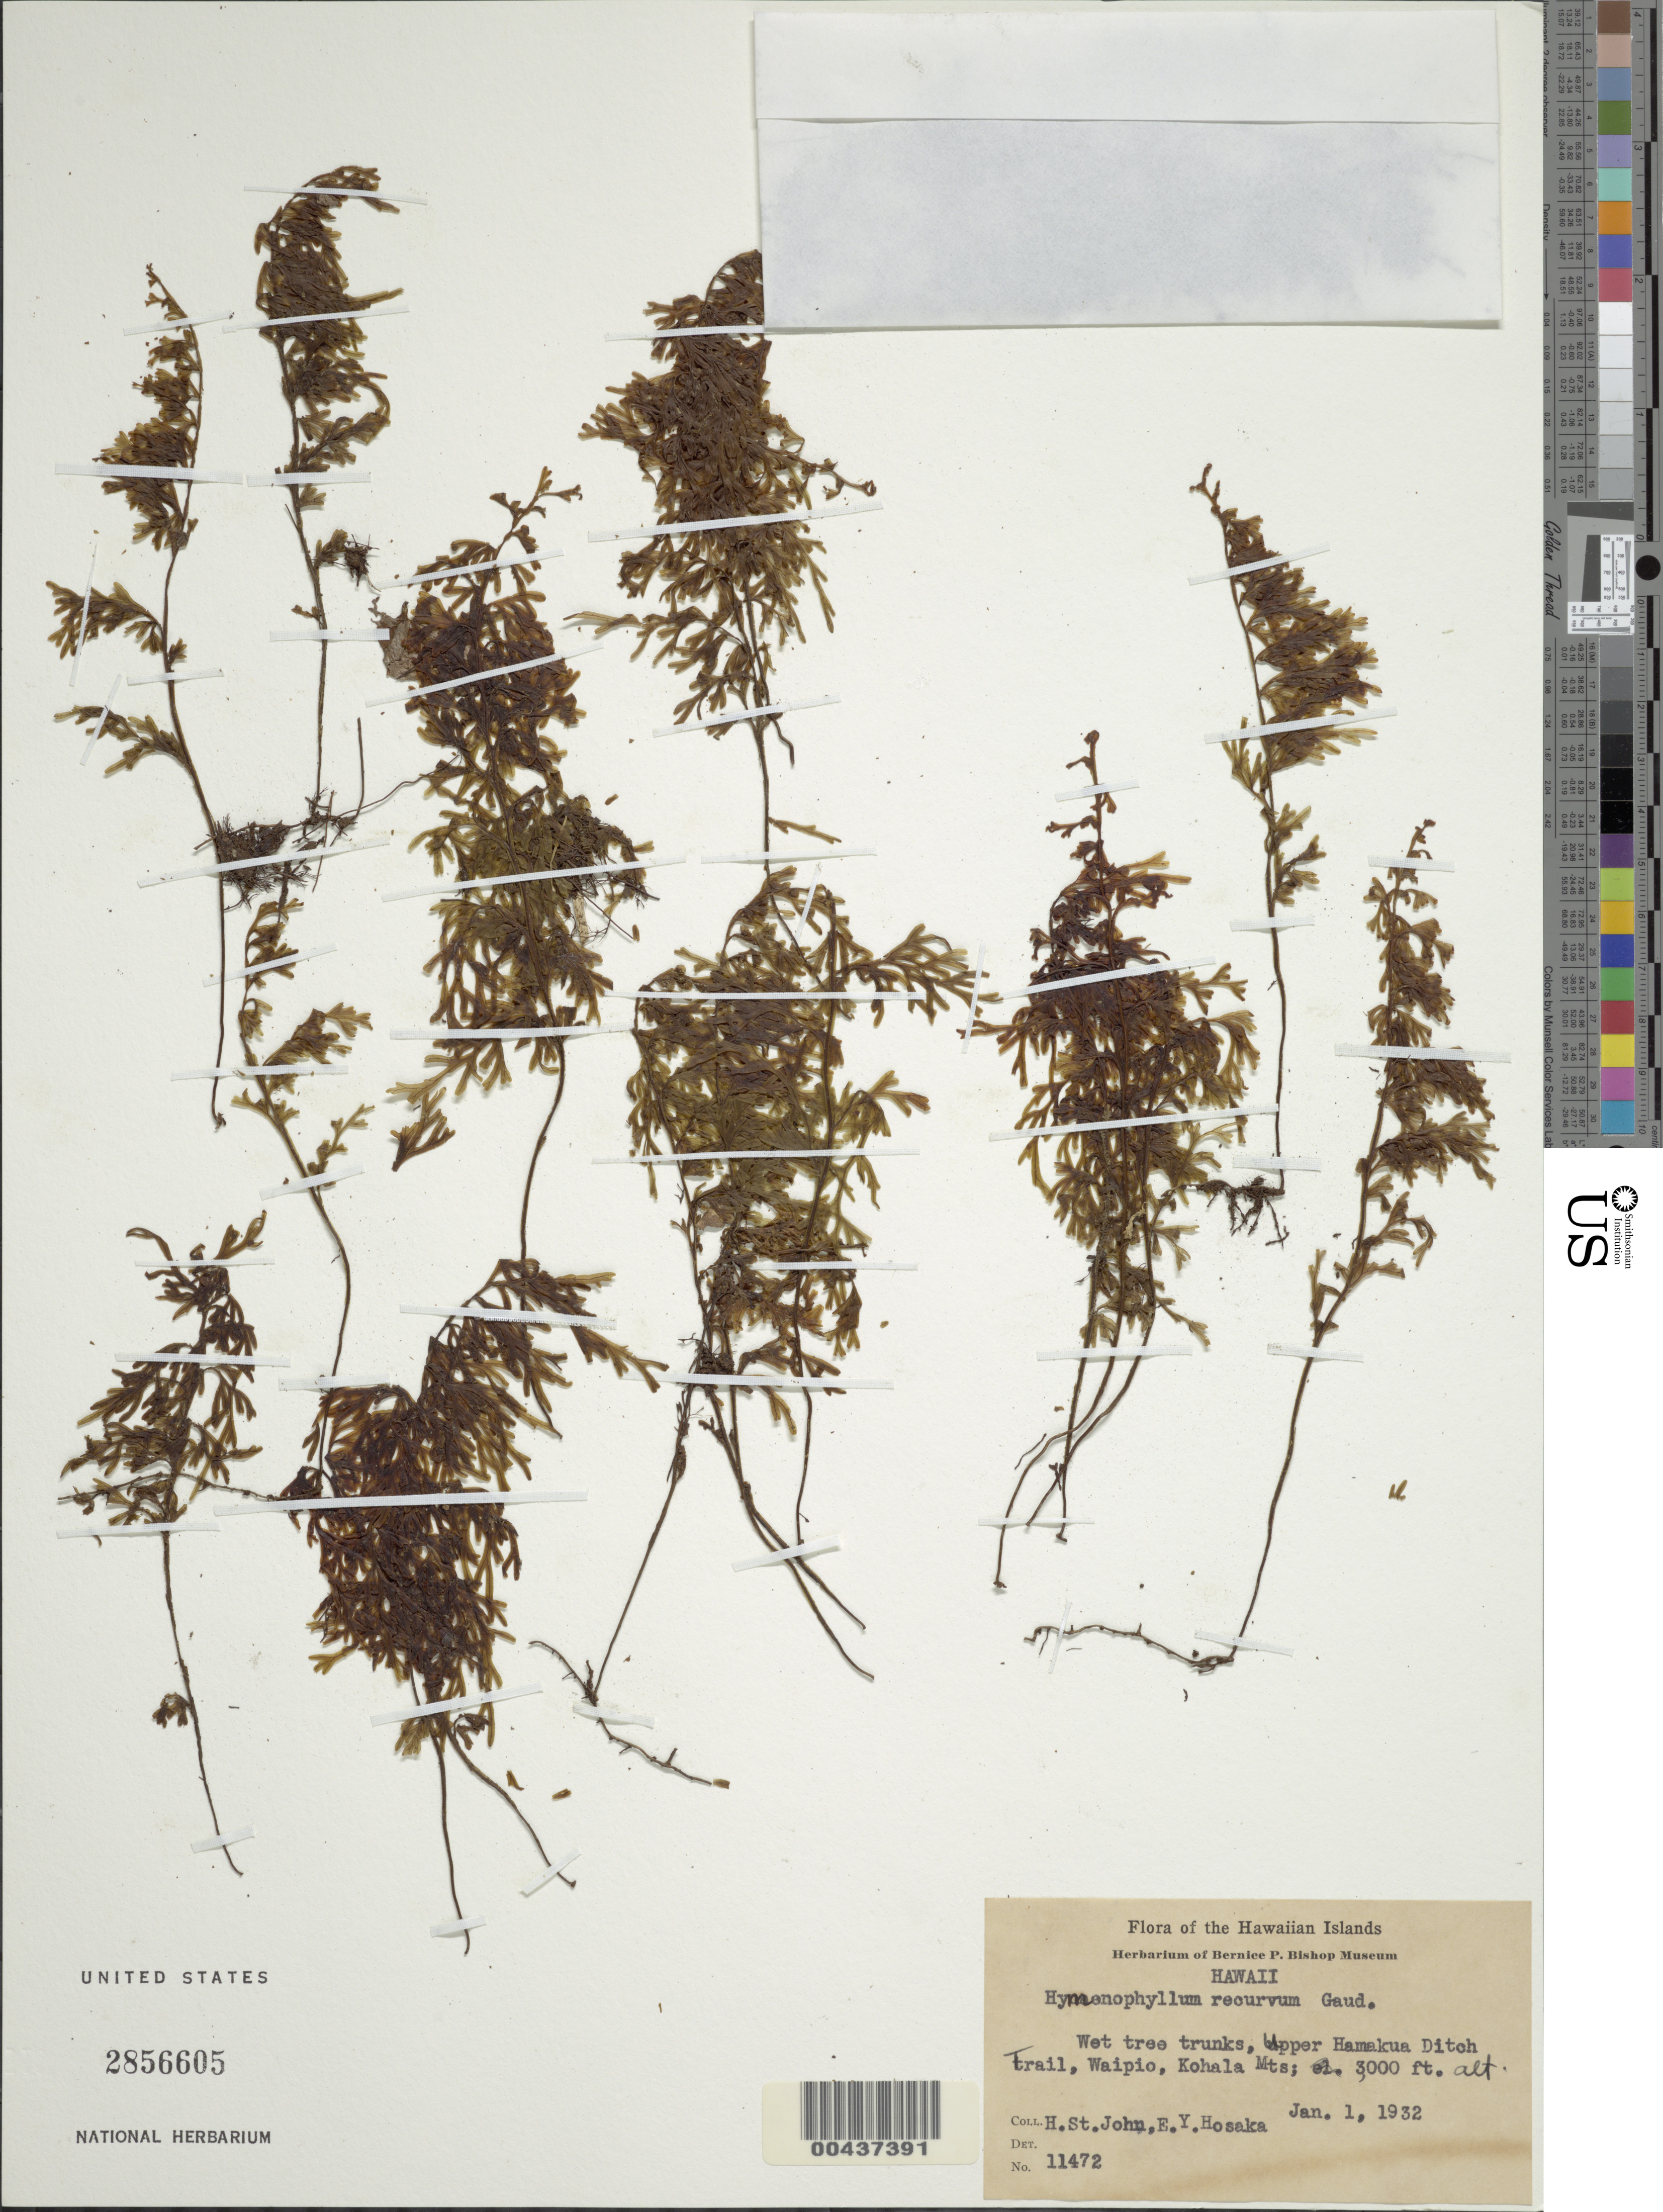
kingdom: Plantae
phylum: Tracheophyta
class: Polypodiopsida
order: Hymenophyllales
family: Hymenophyllaceae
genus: Hymenophyllum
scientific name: Hymenophyllum recurvum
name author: Gaudich.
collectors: H. St. John & E. Y. Hosaka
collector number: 11472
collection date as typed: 1 Jan 1932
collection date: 1932-01-01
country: United States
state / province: Hawaii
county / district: Hawaii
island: Hawaii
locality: Upper Hamakua Ditch Trail, Waipio, Kohala Mts.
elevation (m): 914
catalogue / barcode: US 2856605